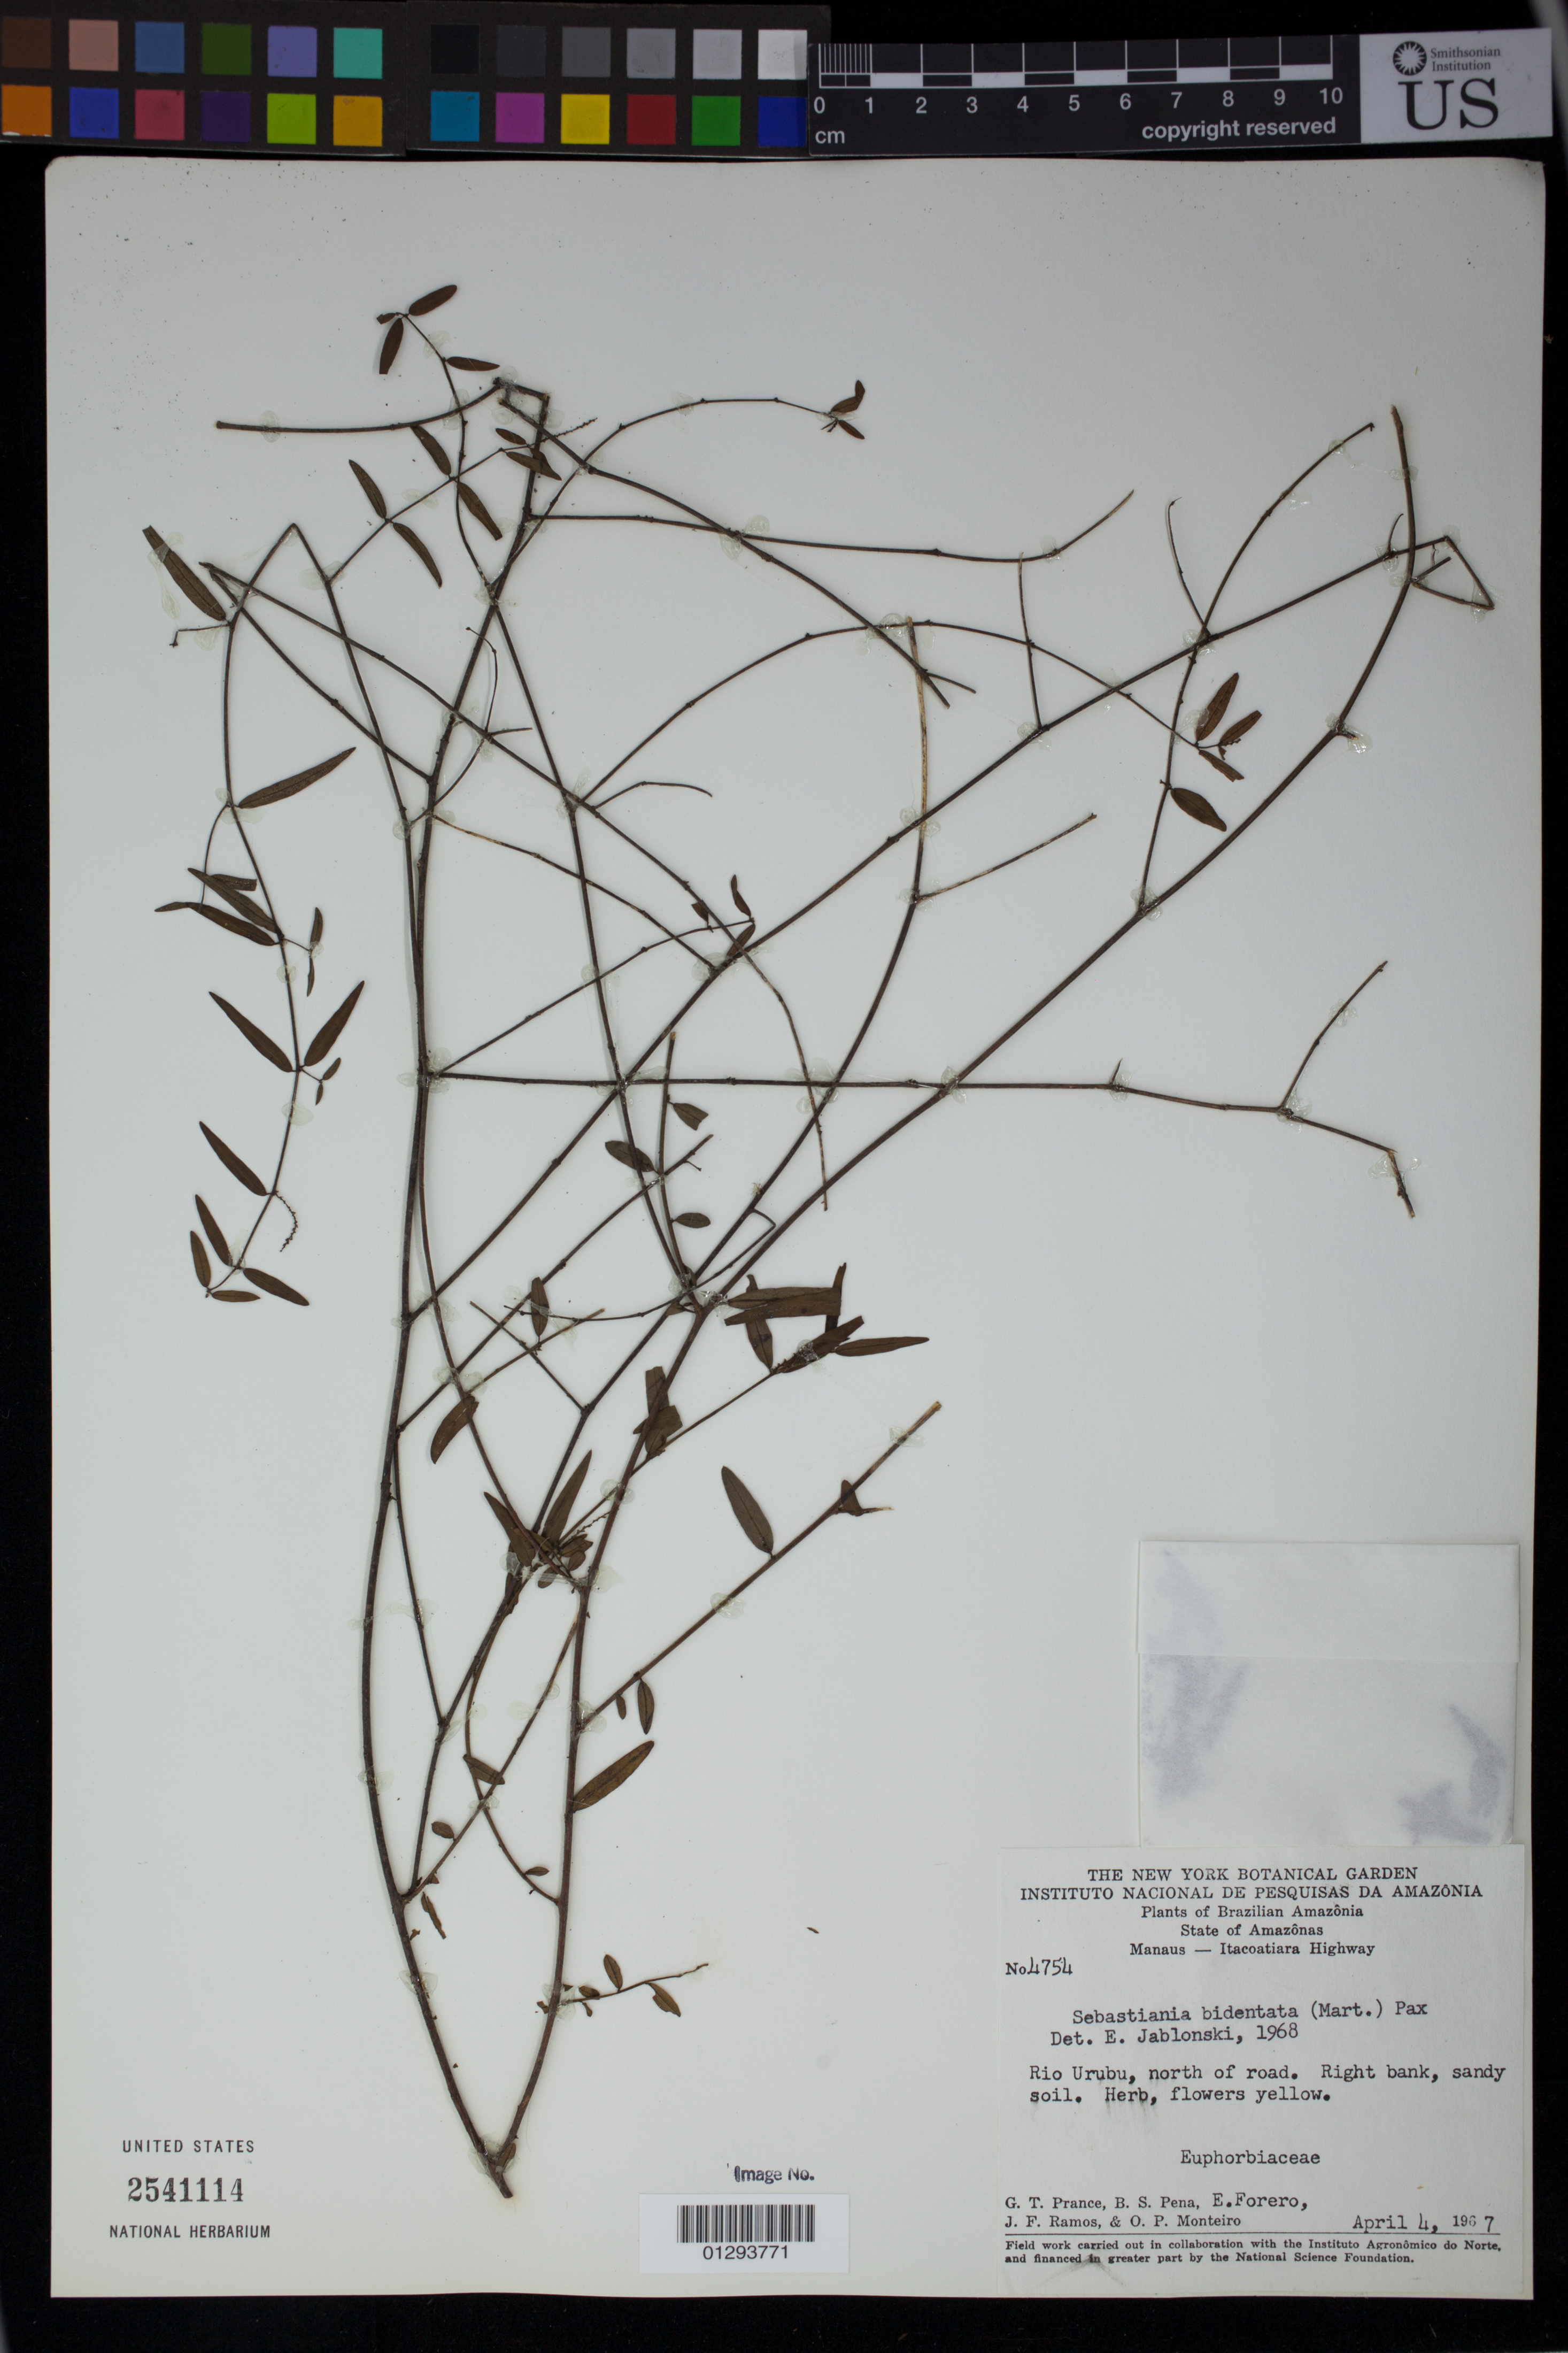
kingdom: Plantae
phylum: Tracheophyta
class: Magnoliopsida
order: Malpighiales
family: Euphorbiaceae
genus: Sebastiania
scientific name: Sebastiania bidentata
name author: (Mart. & Zucc.) Pax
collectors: G. T. Prance, B. S. Pena, E. Forero, J. F. Ramos & O. P. Monteiro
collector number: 4754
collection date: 1967-04-04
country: Brazil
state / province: Amazonas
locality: Manaus - Itacoatiara Highway.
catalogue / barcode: US 2541114